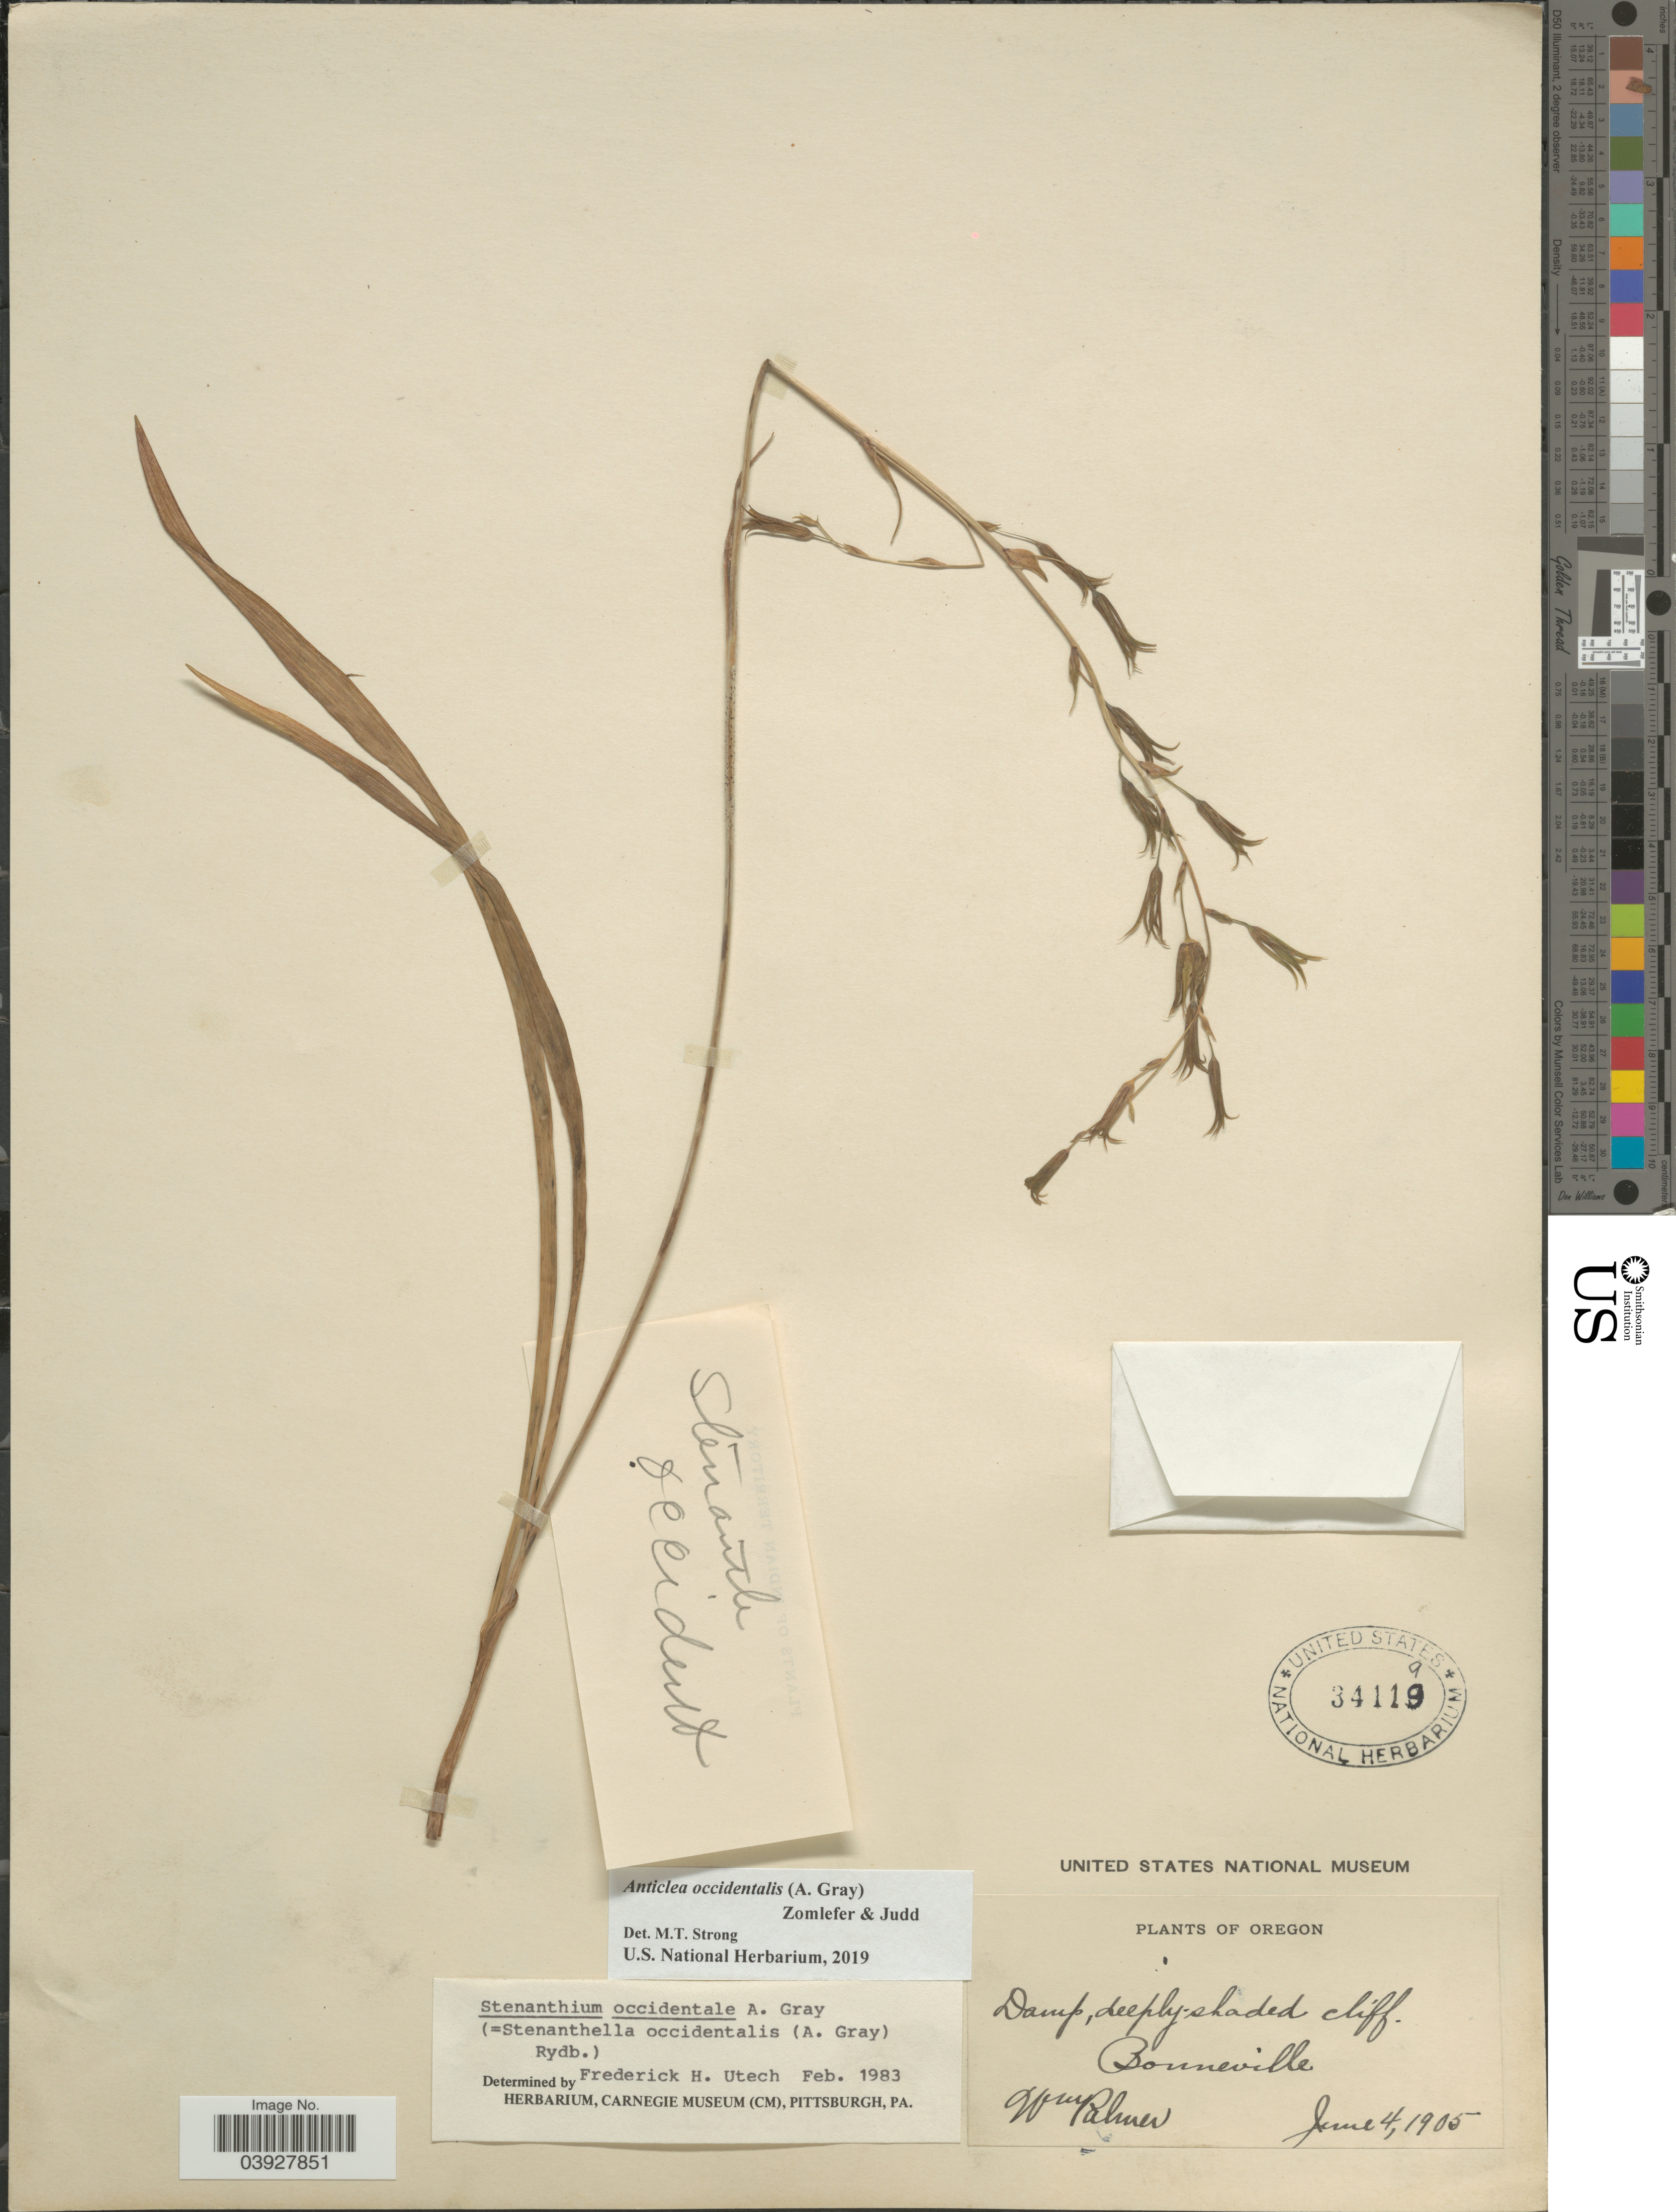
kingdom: Plantae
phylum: Tracheophyta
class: Liliopsida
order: Liliales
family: Melanthiaceae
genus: Anticlea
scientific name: Anticlea occidentalis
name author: (A. Gray) Zomlefer & Judd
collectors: W. Palmer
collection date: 1905-06-04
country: United States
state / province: Oregon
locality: Bonneville.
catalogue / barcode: US 34119